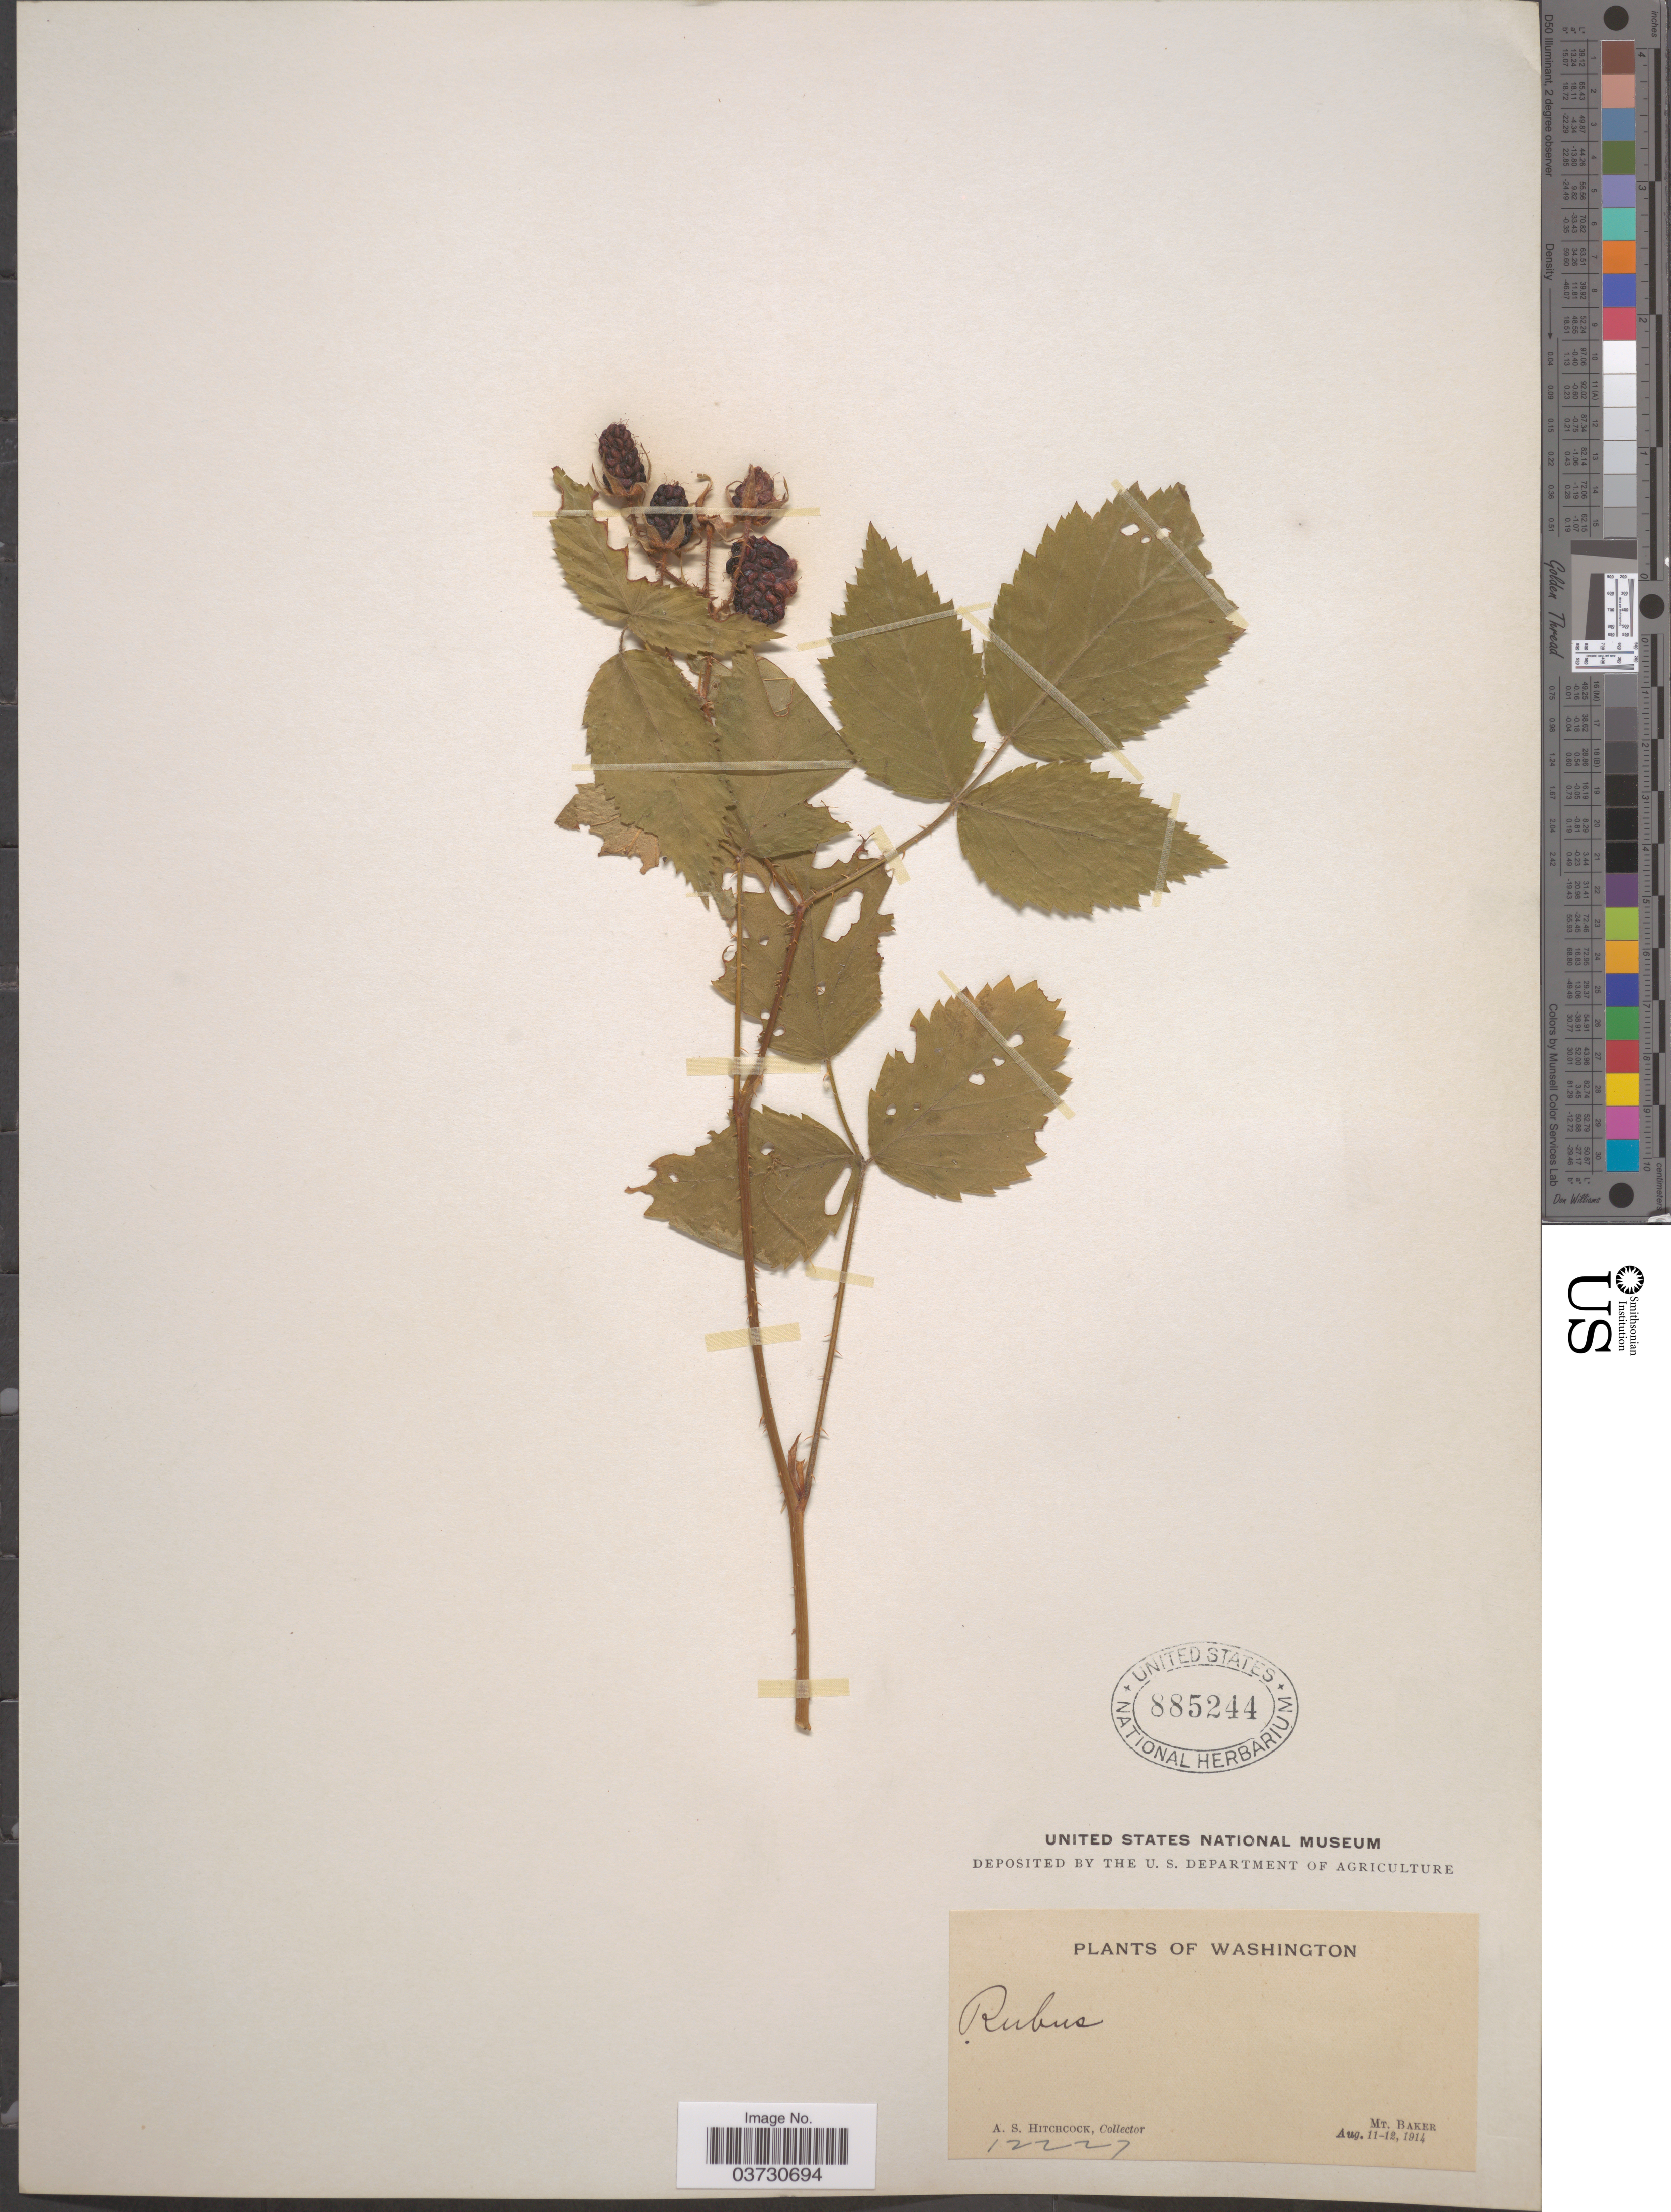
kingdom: Plantae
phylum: Tracheophyta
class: Magnoliopsida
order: Rosales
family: Rosaceae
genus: Rubus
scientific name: Rubus macropetalus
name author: Douglas ex Hook.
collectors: A. S. Hitchcock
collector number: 12227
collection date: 1914-08-11/1914-08-12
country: United States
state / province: Washington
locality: Mt. Baker.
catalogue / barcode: US 885244